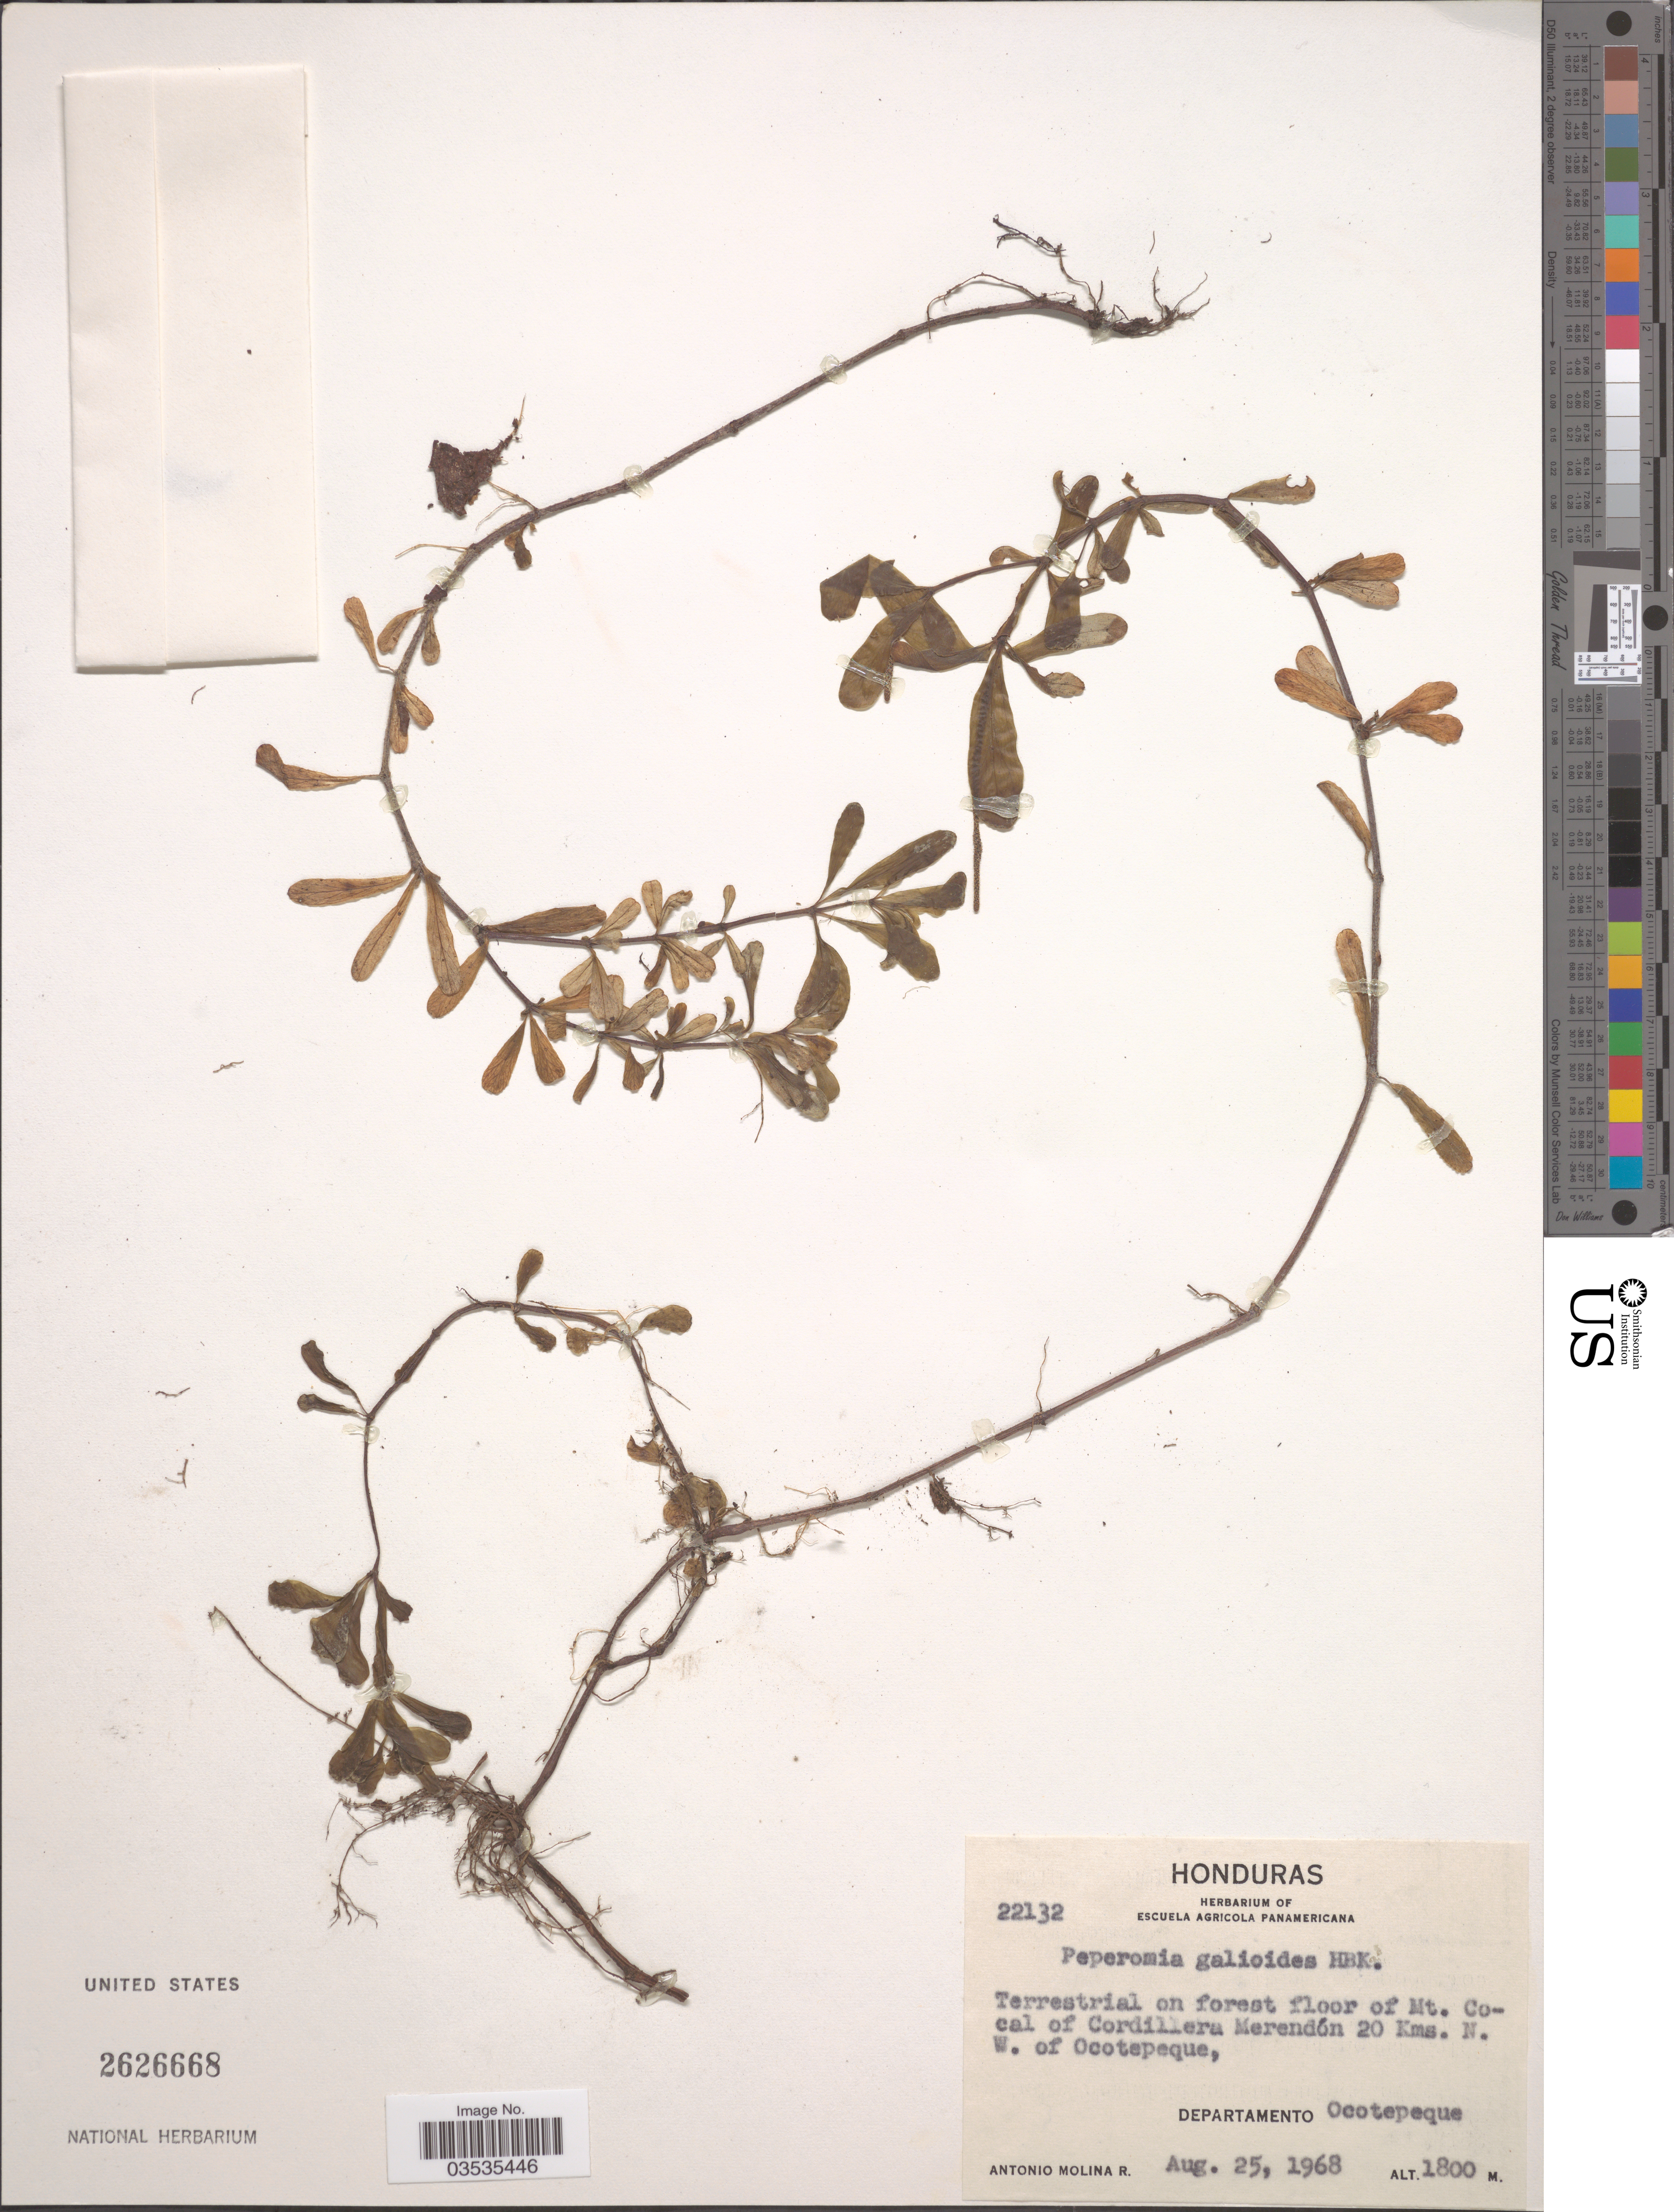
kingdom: Plantae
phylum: Tracheophyta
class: Magnoliopsida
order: Piperales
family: Piperaceae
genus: Peperomia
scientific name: Peperomia galioides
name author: Kunth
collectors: A. Molina R.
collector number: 22132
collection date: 1968-08-25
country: Honduras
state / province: Ocotepeque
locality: Terrestrial on forest floor of Mt. Concal of Cordillera Merendón 20 Kms. N. W. of Ocotepeque, Departamento Ocotepeque.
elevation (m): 1800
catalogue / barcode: US 2626668